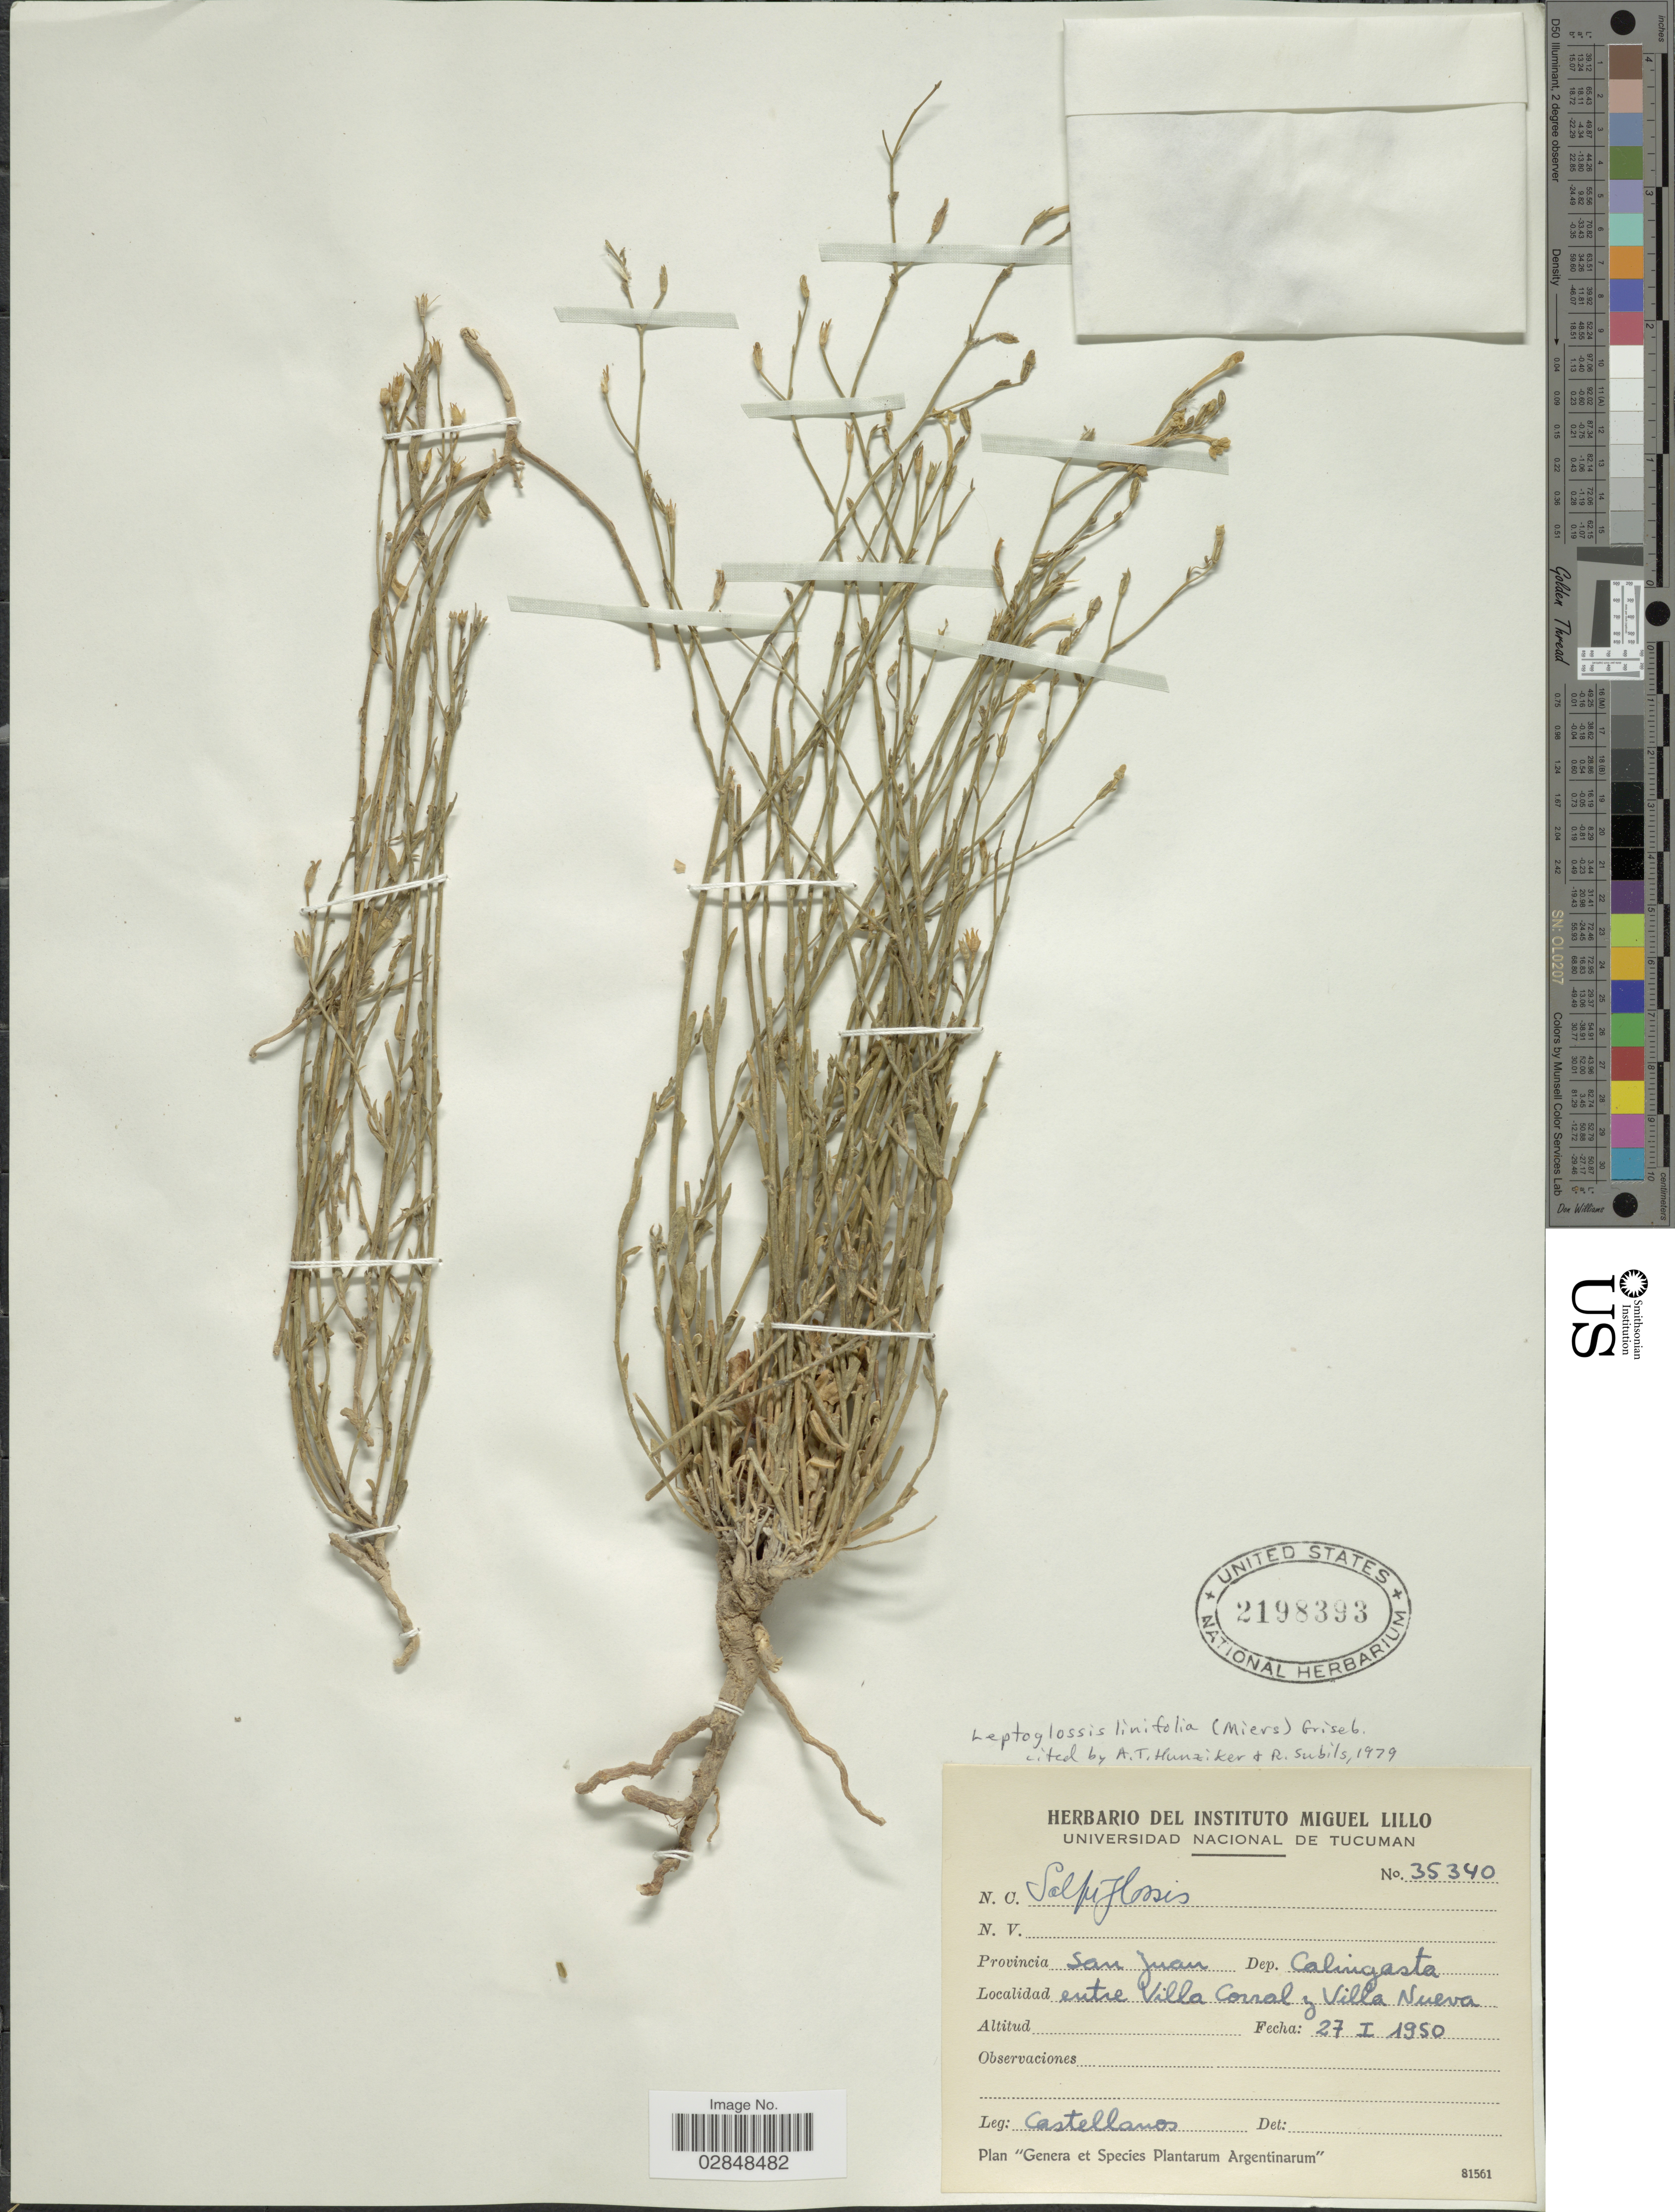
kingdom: Plantae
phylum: Tracheophyta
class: Magnoliopsida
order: Solanales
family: Solanaceae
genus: Leptoglossis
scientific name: Leptoglossis linifolia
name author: Benth. & Hook. f.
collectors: -- Castellanos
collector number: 35340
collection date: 1950-01-27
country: Argentina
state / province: San Juan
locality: Dep. Calingasta. Entre Villa Corral y Villa Nueva.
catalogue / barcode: US 2198393